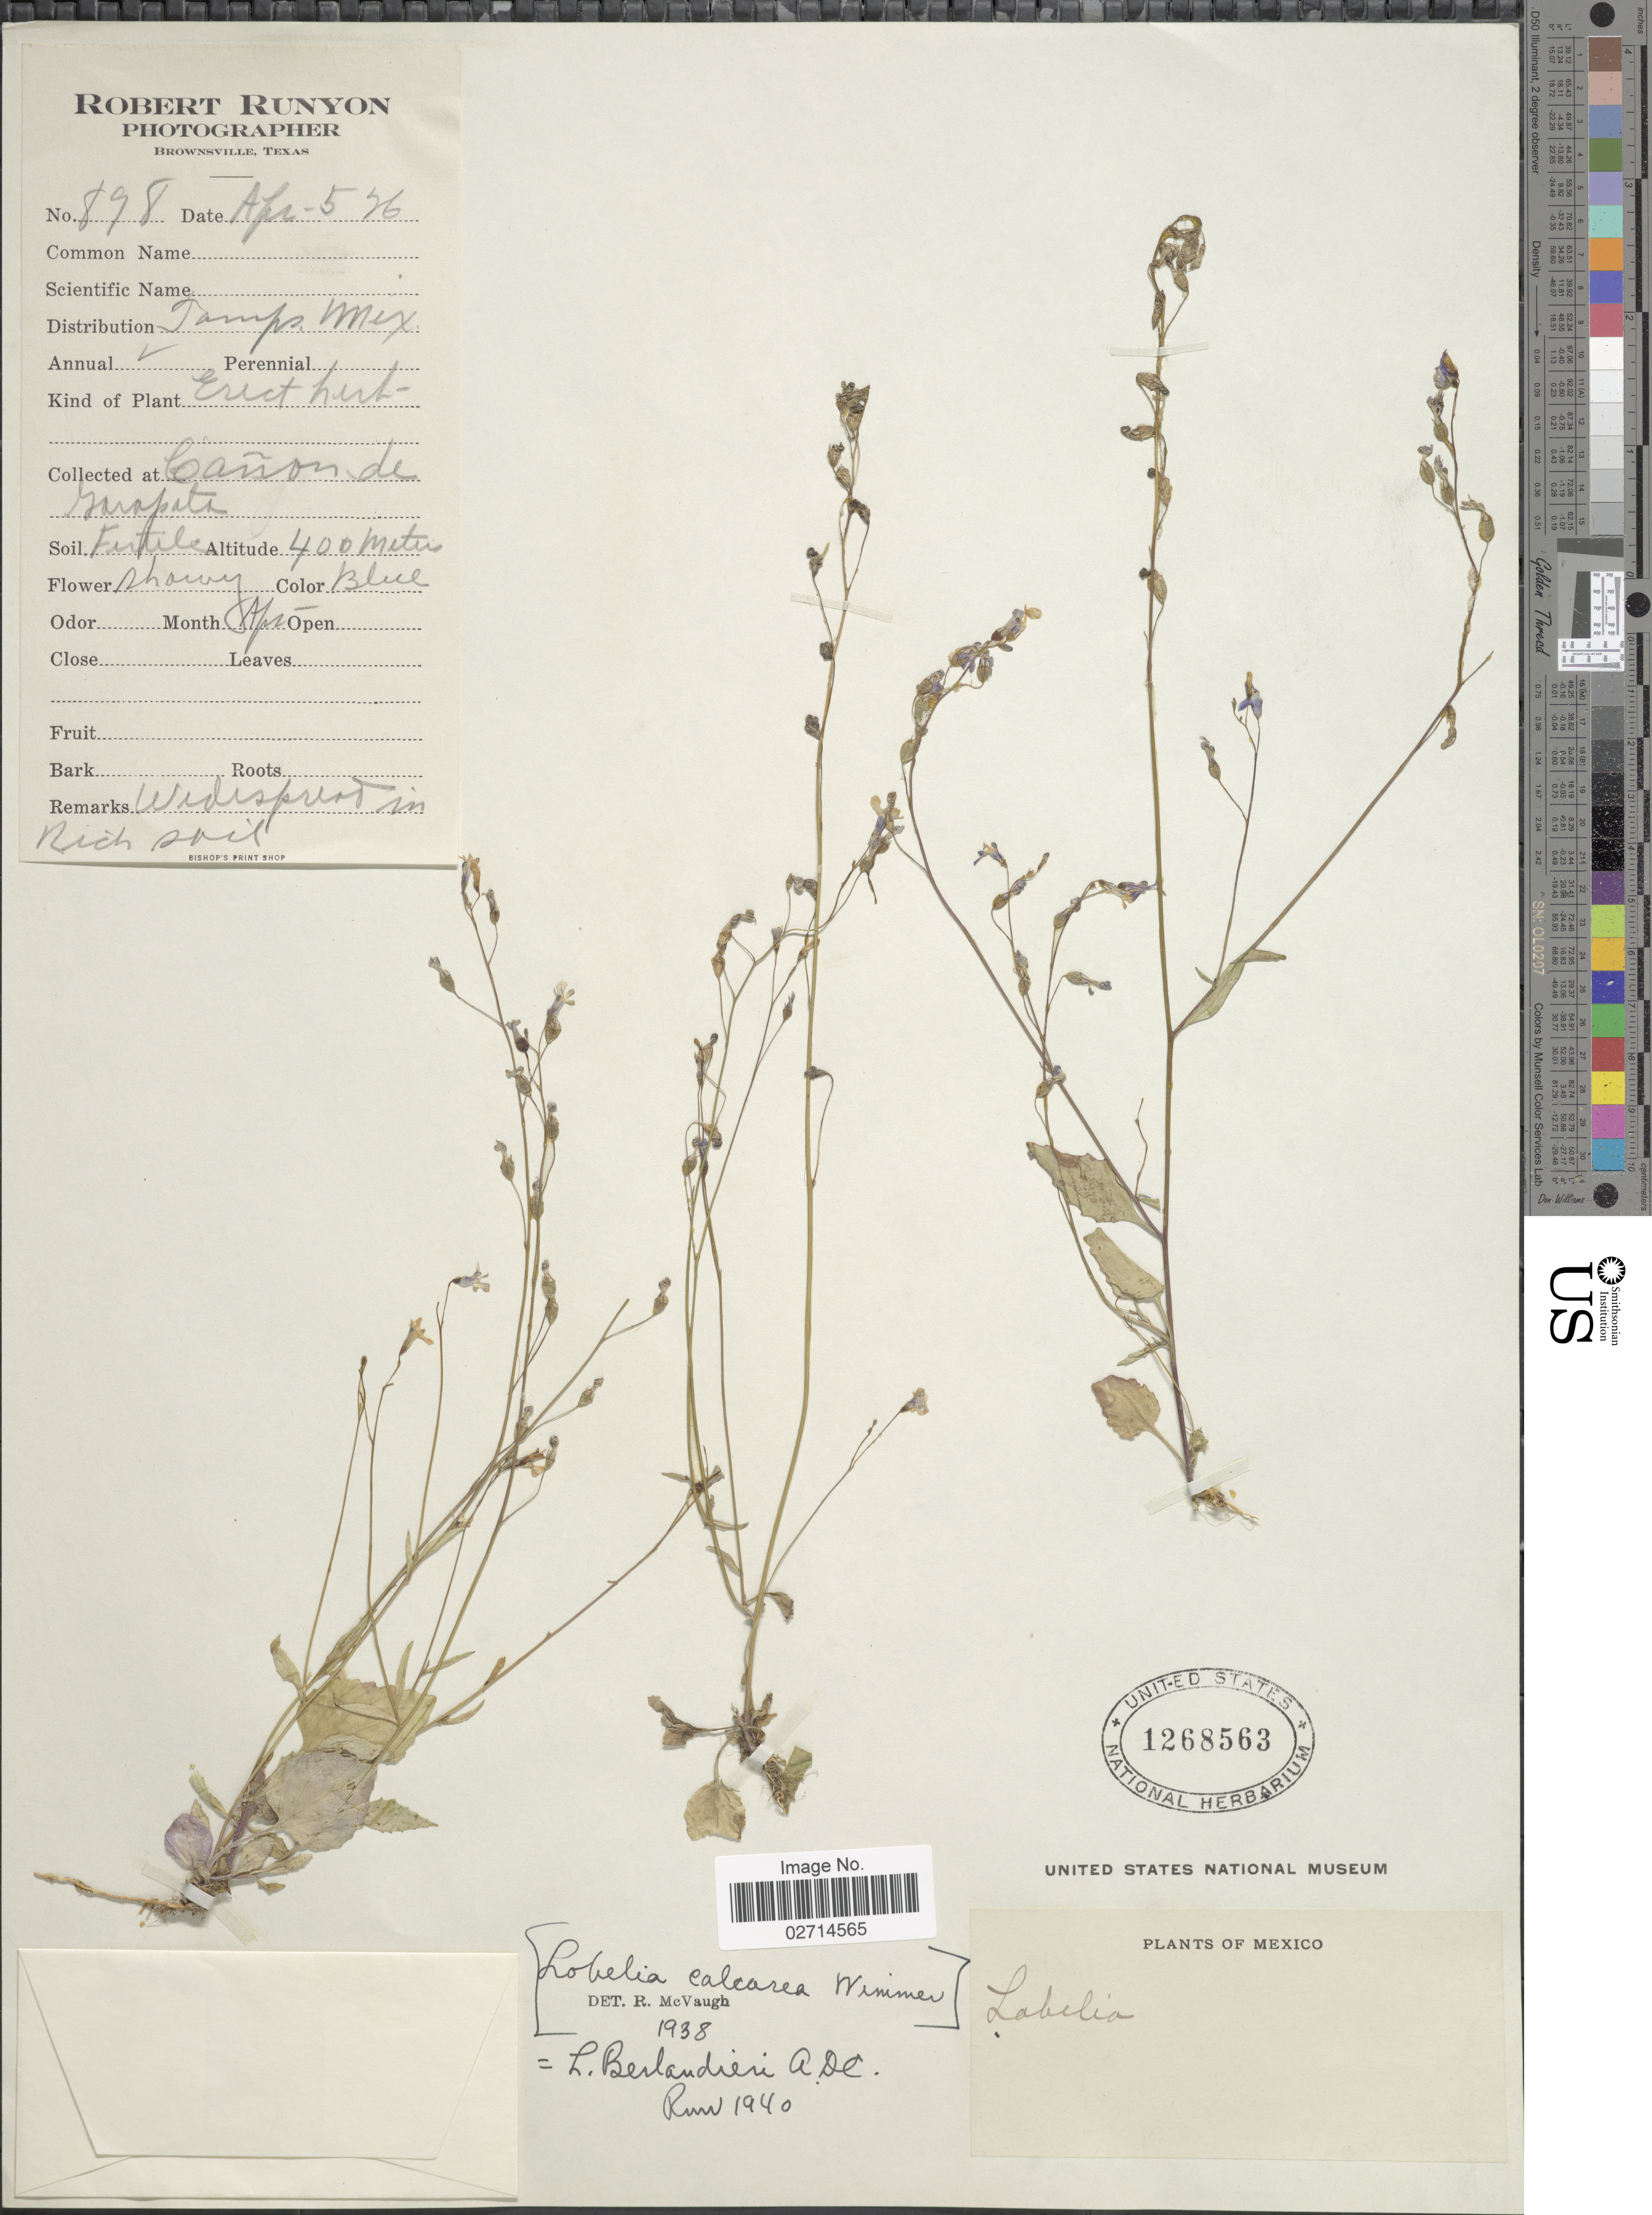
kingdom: Plantae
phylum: Tracheophyta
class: Magnoliopsida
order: Asterales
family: Campanulaceae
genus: Lobelia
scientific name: Lobelia berlandieri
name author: A. DC.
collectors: R. Runyon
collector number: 898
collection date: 1926-04-05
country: Mexico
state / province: Tamaulipas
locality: Canon de Garapata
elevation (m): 400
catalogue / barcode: US 1268563